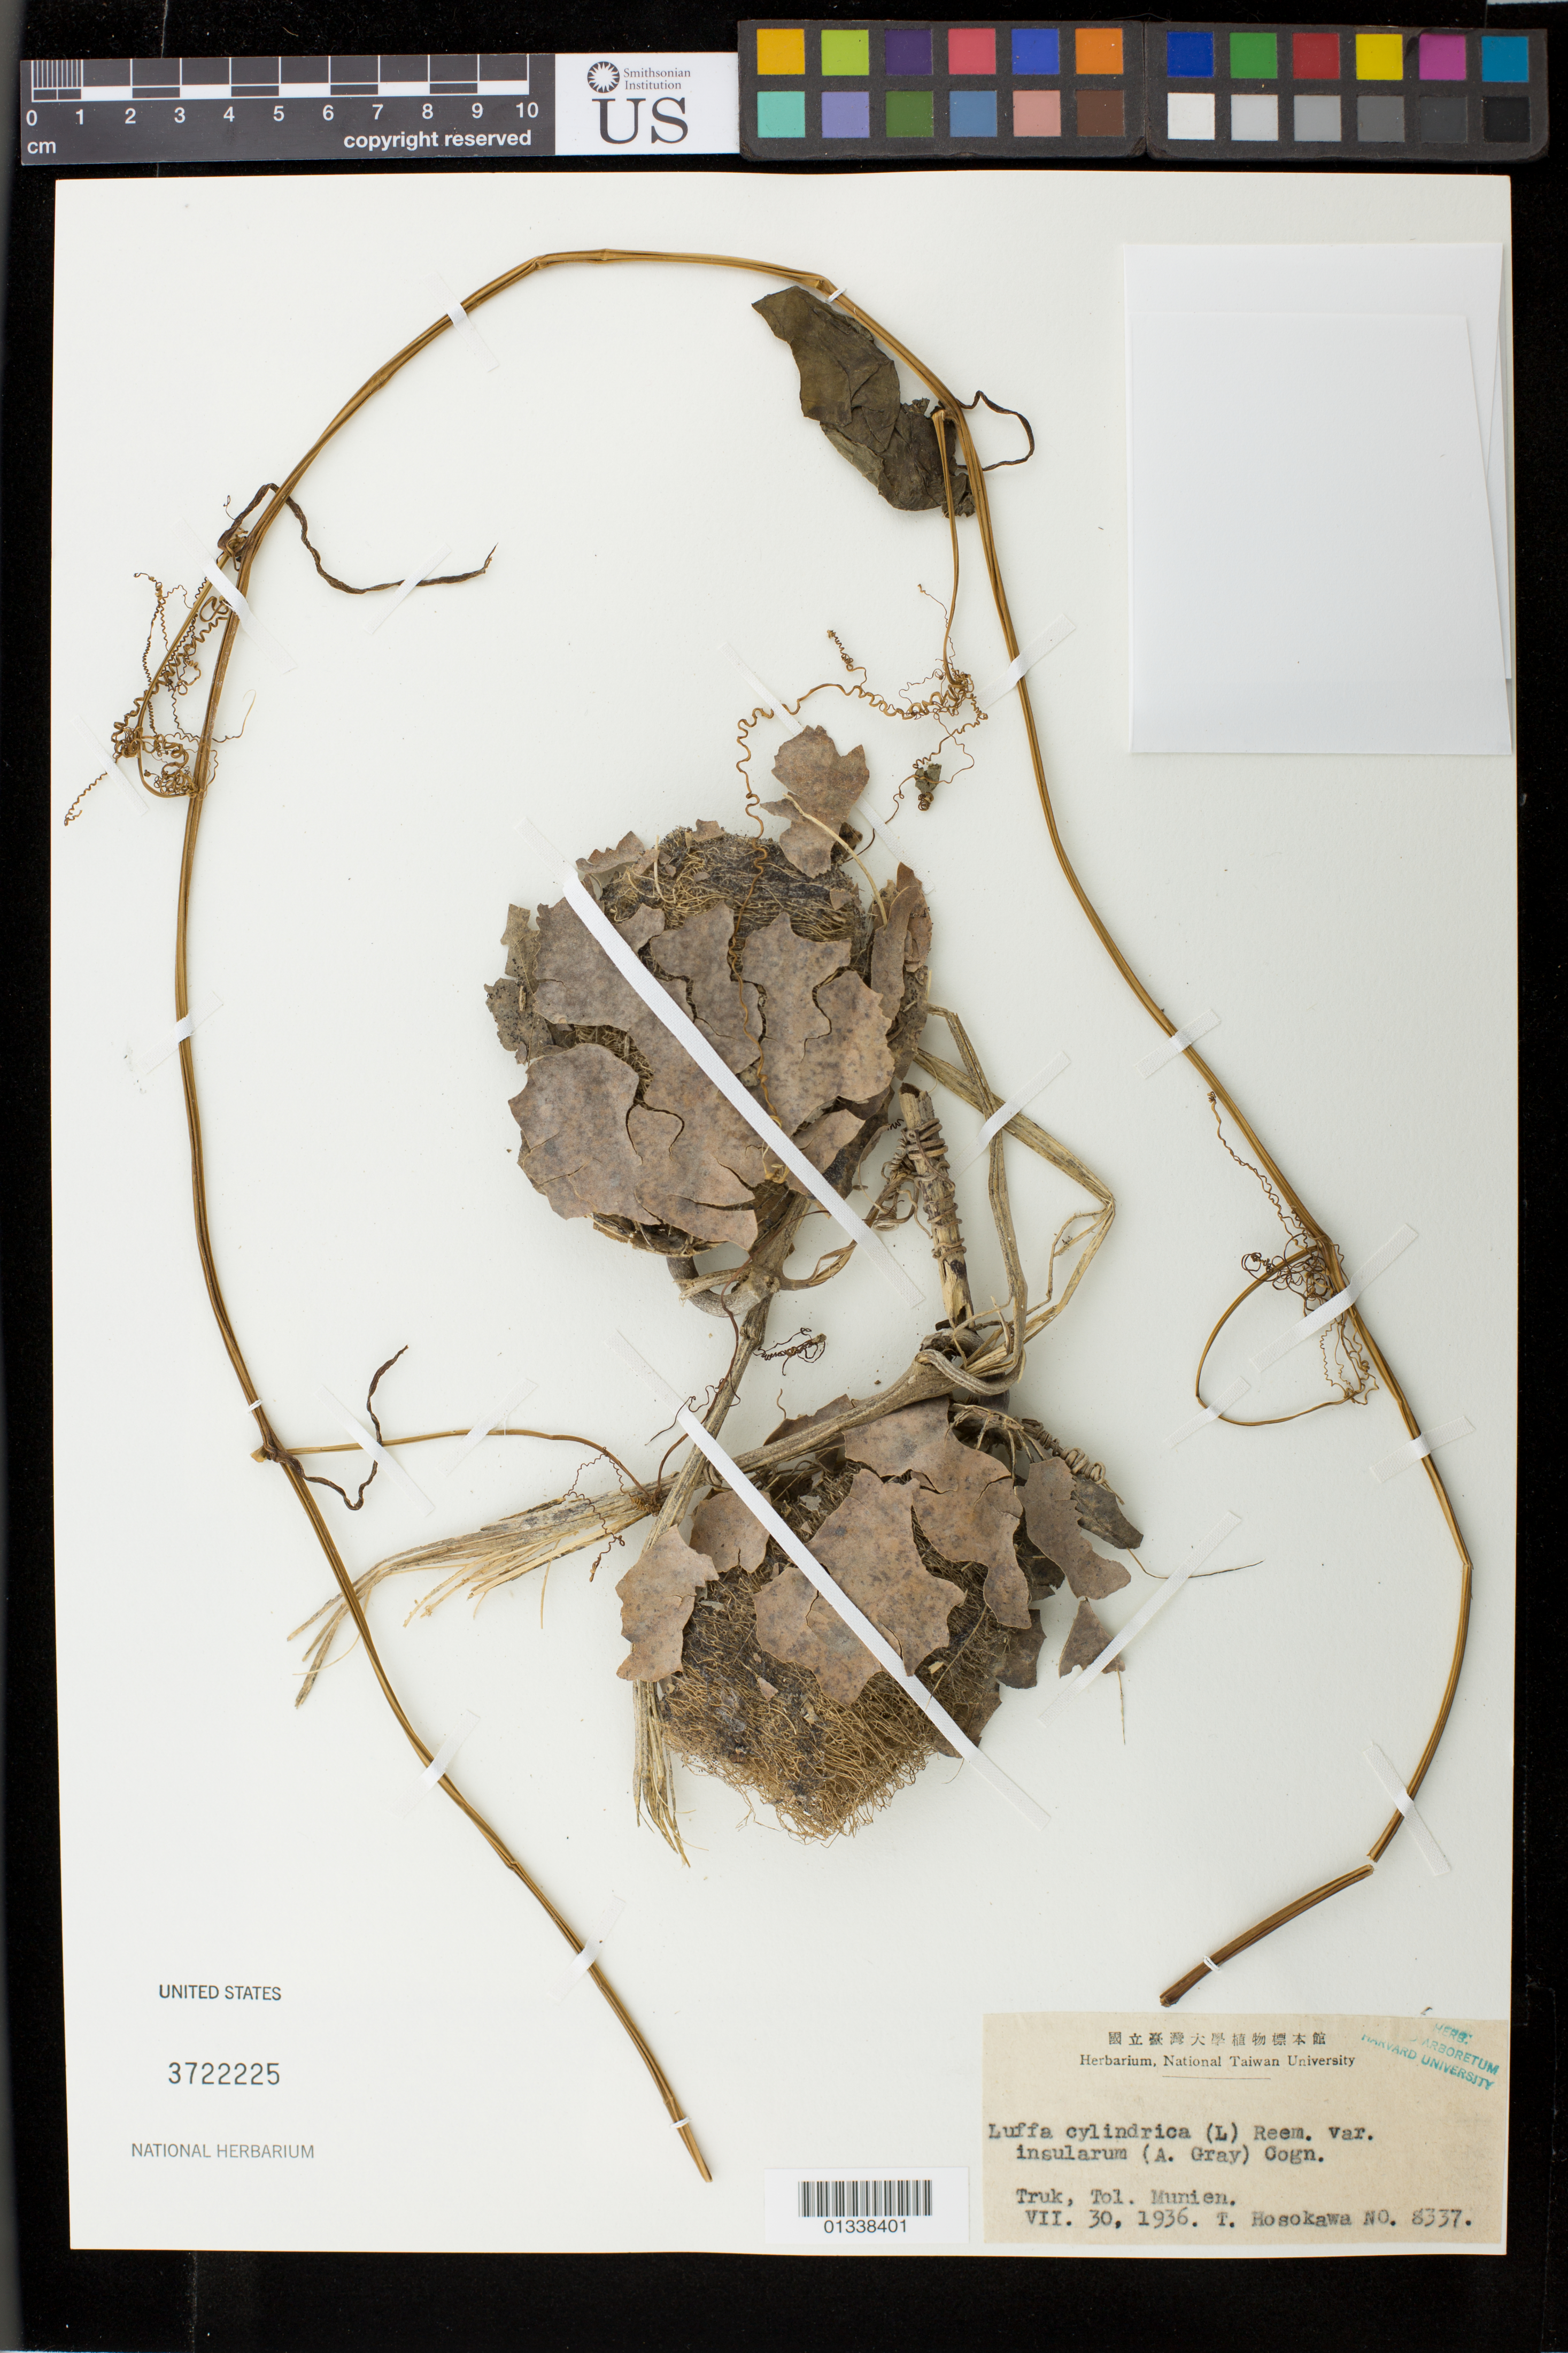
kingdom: Plantae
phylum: Tracheophyta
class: Magnoliopsida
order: Cucurbitales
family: Cucurbitaceae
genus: Luffa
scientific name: Luffa aegyptiaca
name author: Mill.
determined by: Strong, Mark T., (BOT), Smithsonian Institution - National Museum of Natural History (UNITED STATES)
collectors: T. Hosokawa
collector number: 8337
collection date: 1936-07-30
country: Micronesia, Federated States of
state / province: Truk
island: Tol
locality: Tol. Munien.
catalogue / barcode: US 3722225